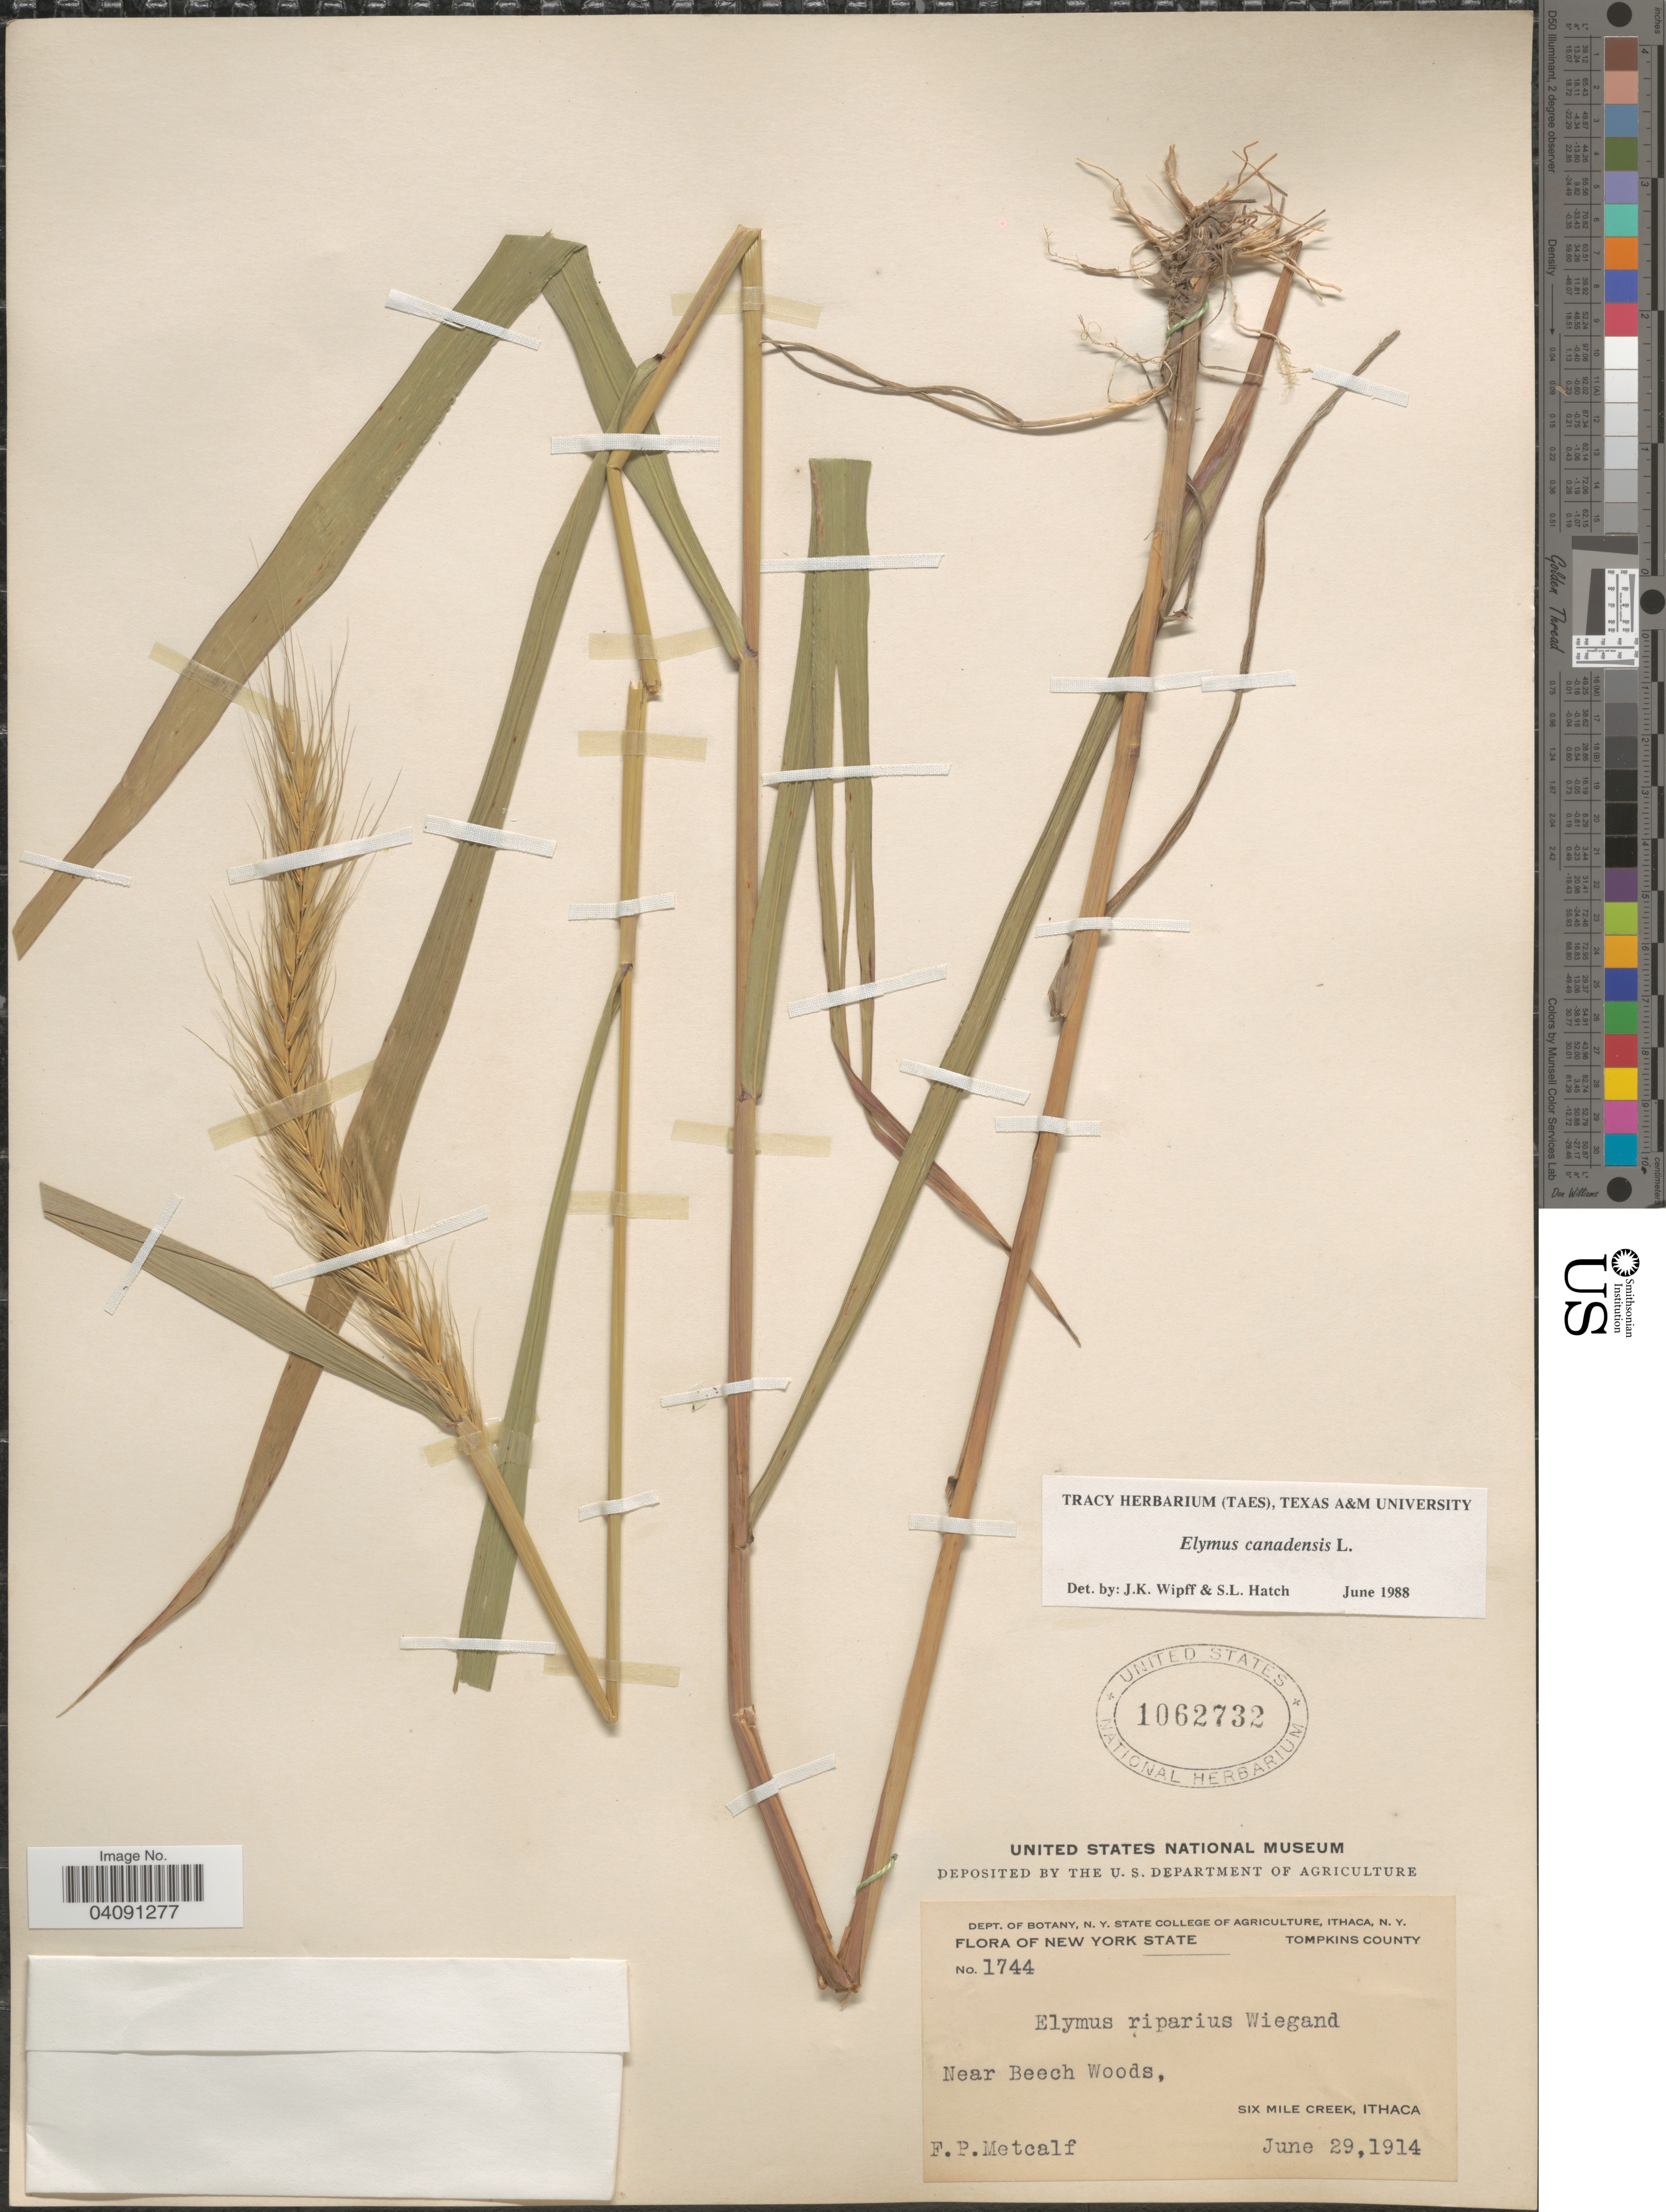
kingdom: Plantae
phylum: Tracheophyta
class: Liliopsida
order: Poales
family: Poaceae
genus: Elymus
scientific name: Elymus canadensis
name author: L.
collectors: F. Metcalf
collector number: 1744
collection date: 1914-06-29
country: United States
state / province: New York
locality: Tompkins County. Near Beech Woods, Six Mile Creek, Ithaca.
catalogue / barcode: US 1062732